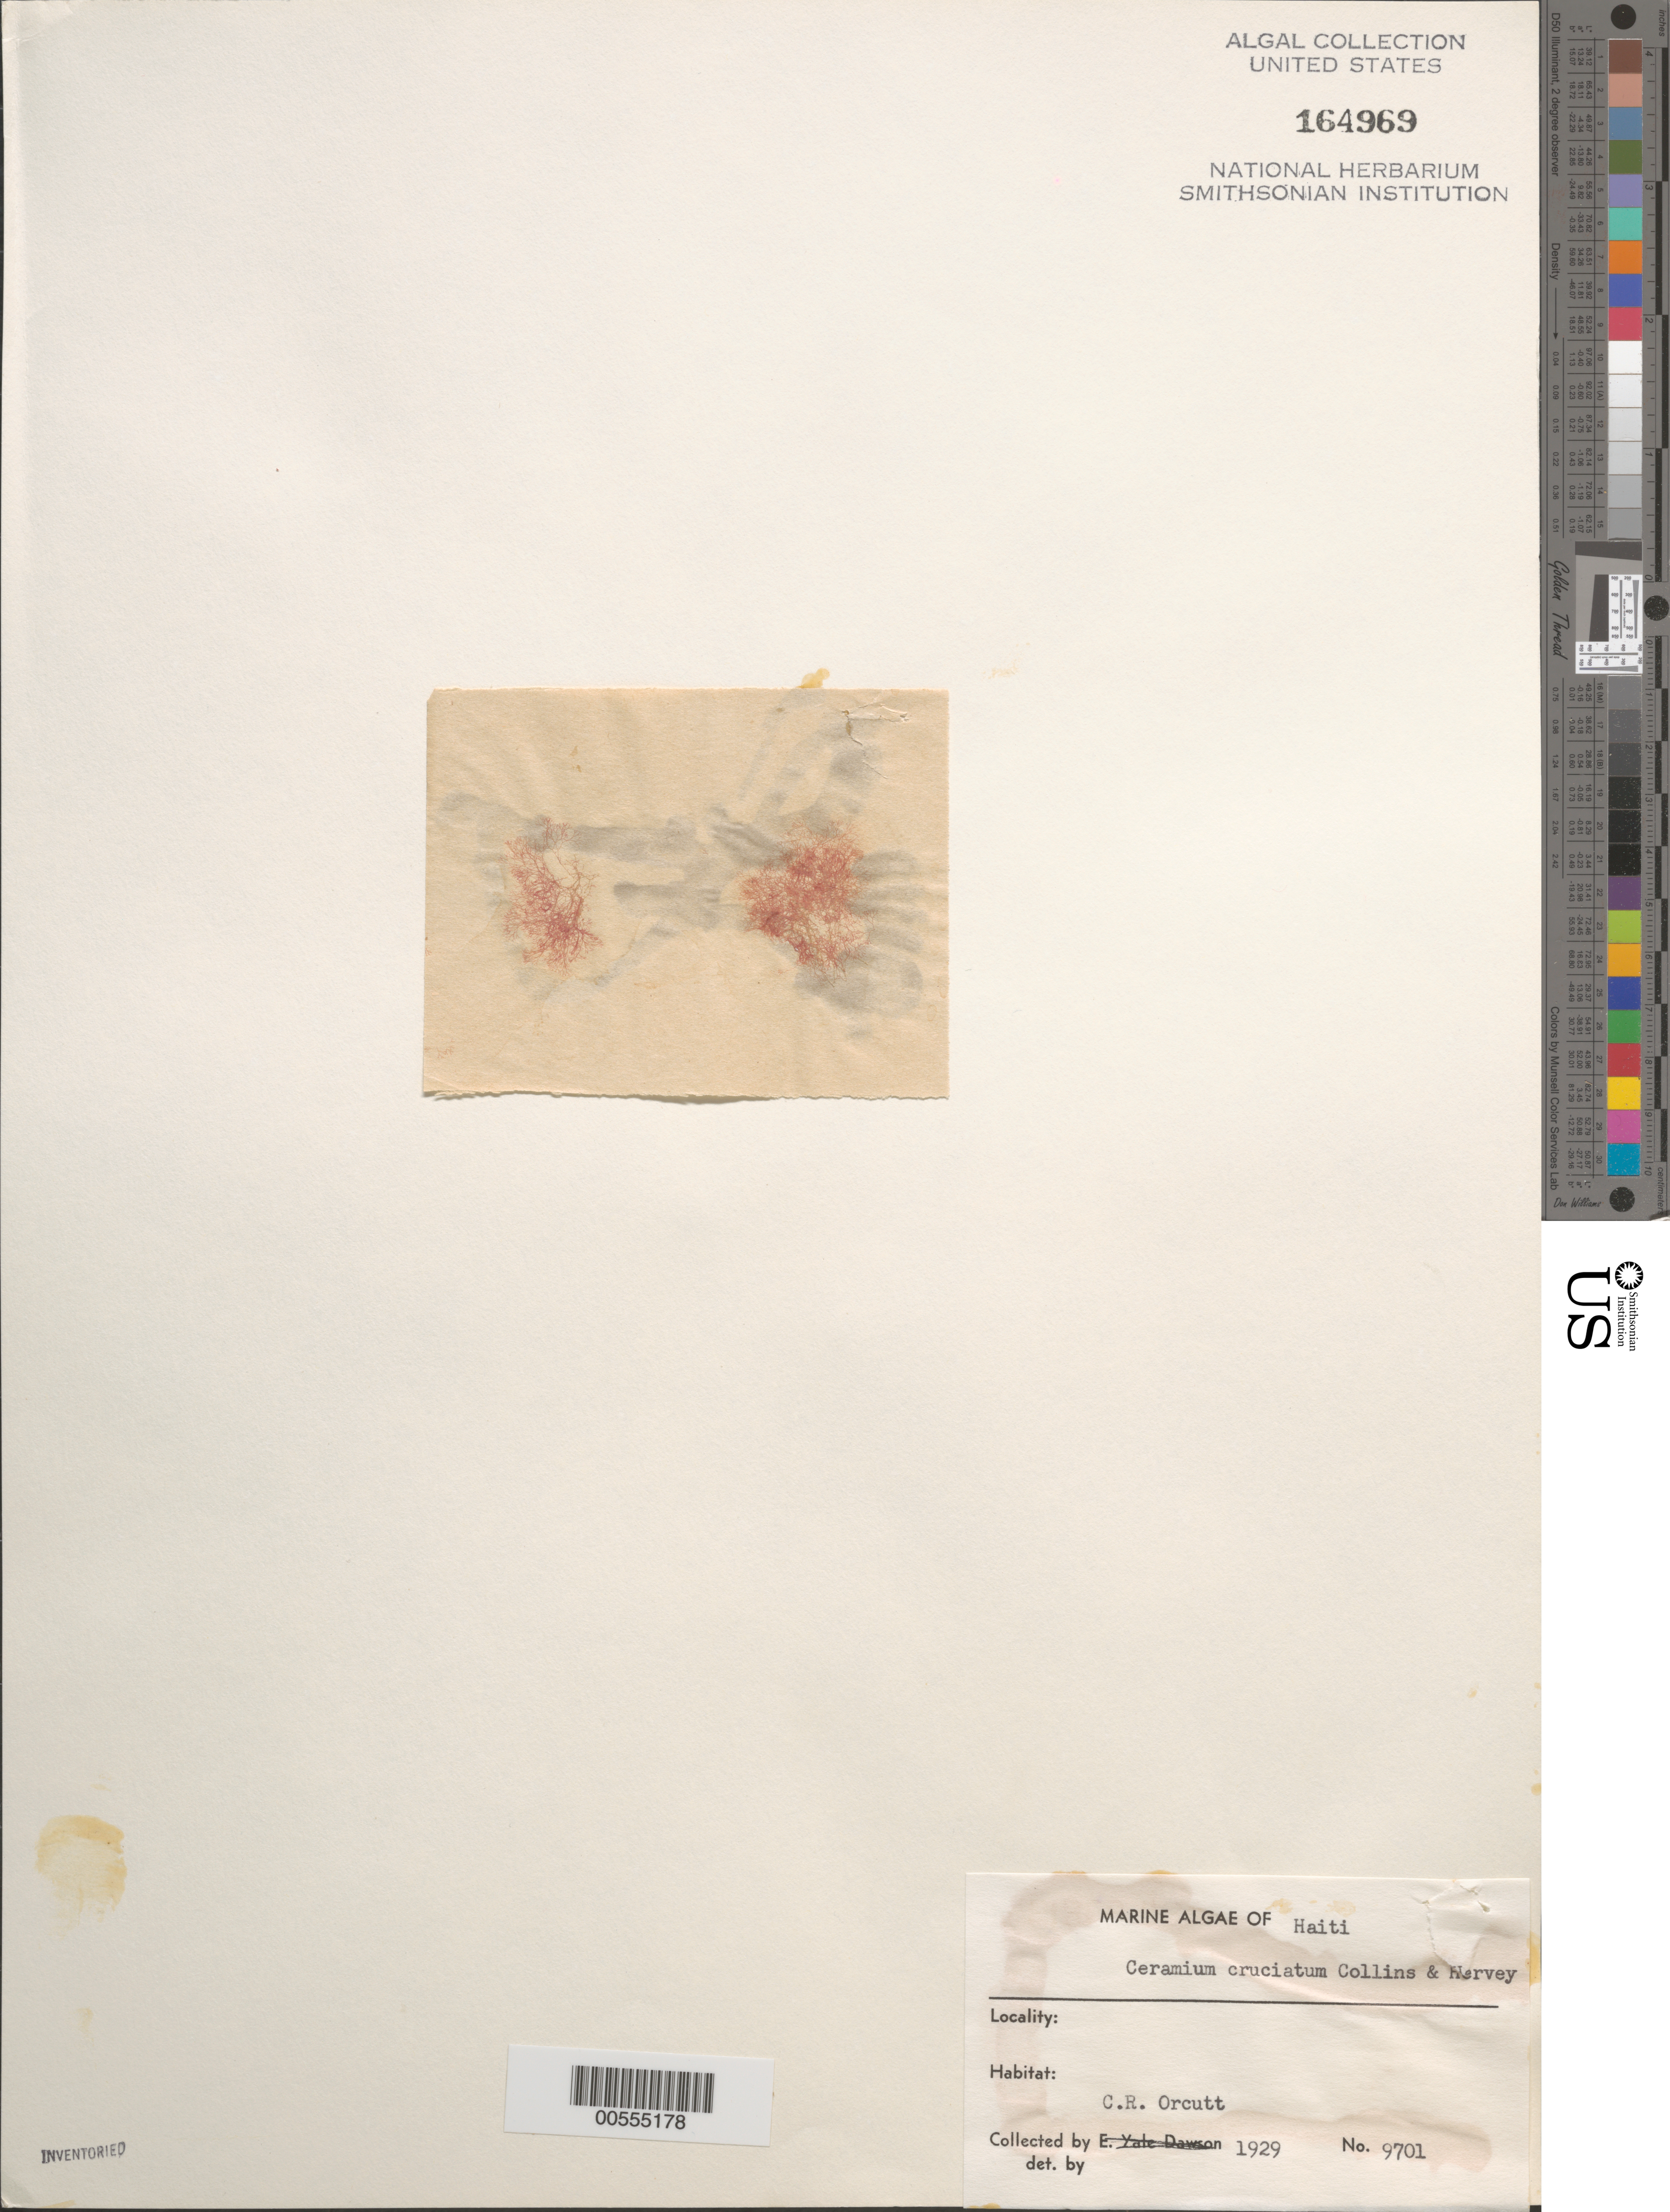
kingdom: Plantae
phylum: Rhodophyta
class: Florideophyceae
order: Ceramiales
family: Ceramiaceae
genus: Ceramium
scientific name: Ceramium cruciatum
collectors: C. R. Orcutt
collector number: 9701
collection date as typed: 1929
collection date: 1929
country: Haiti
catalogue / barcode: US 164969